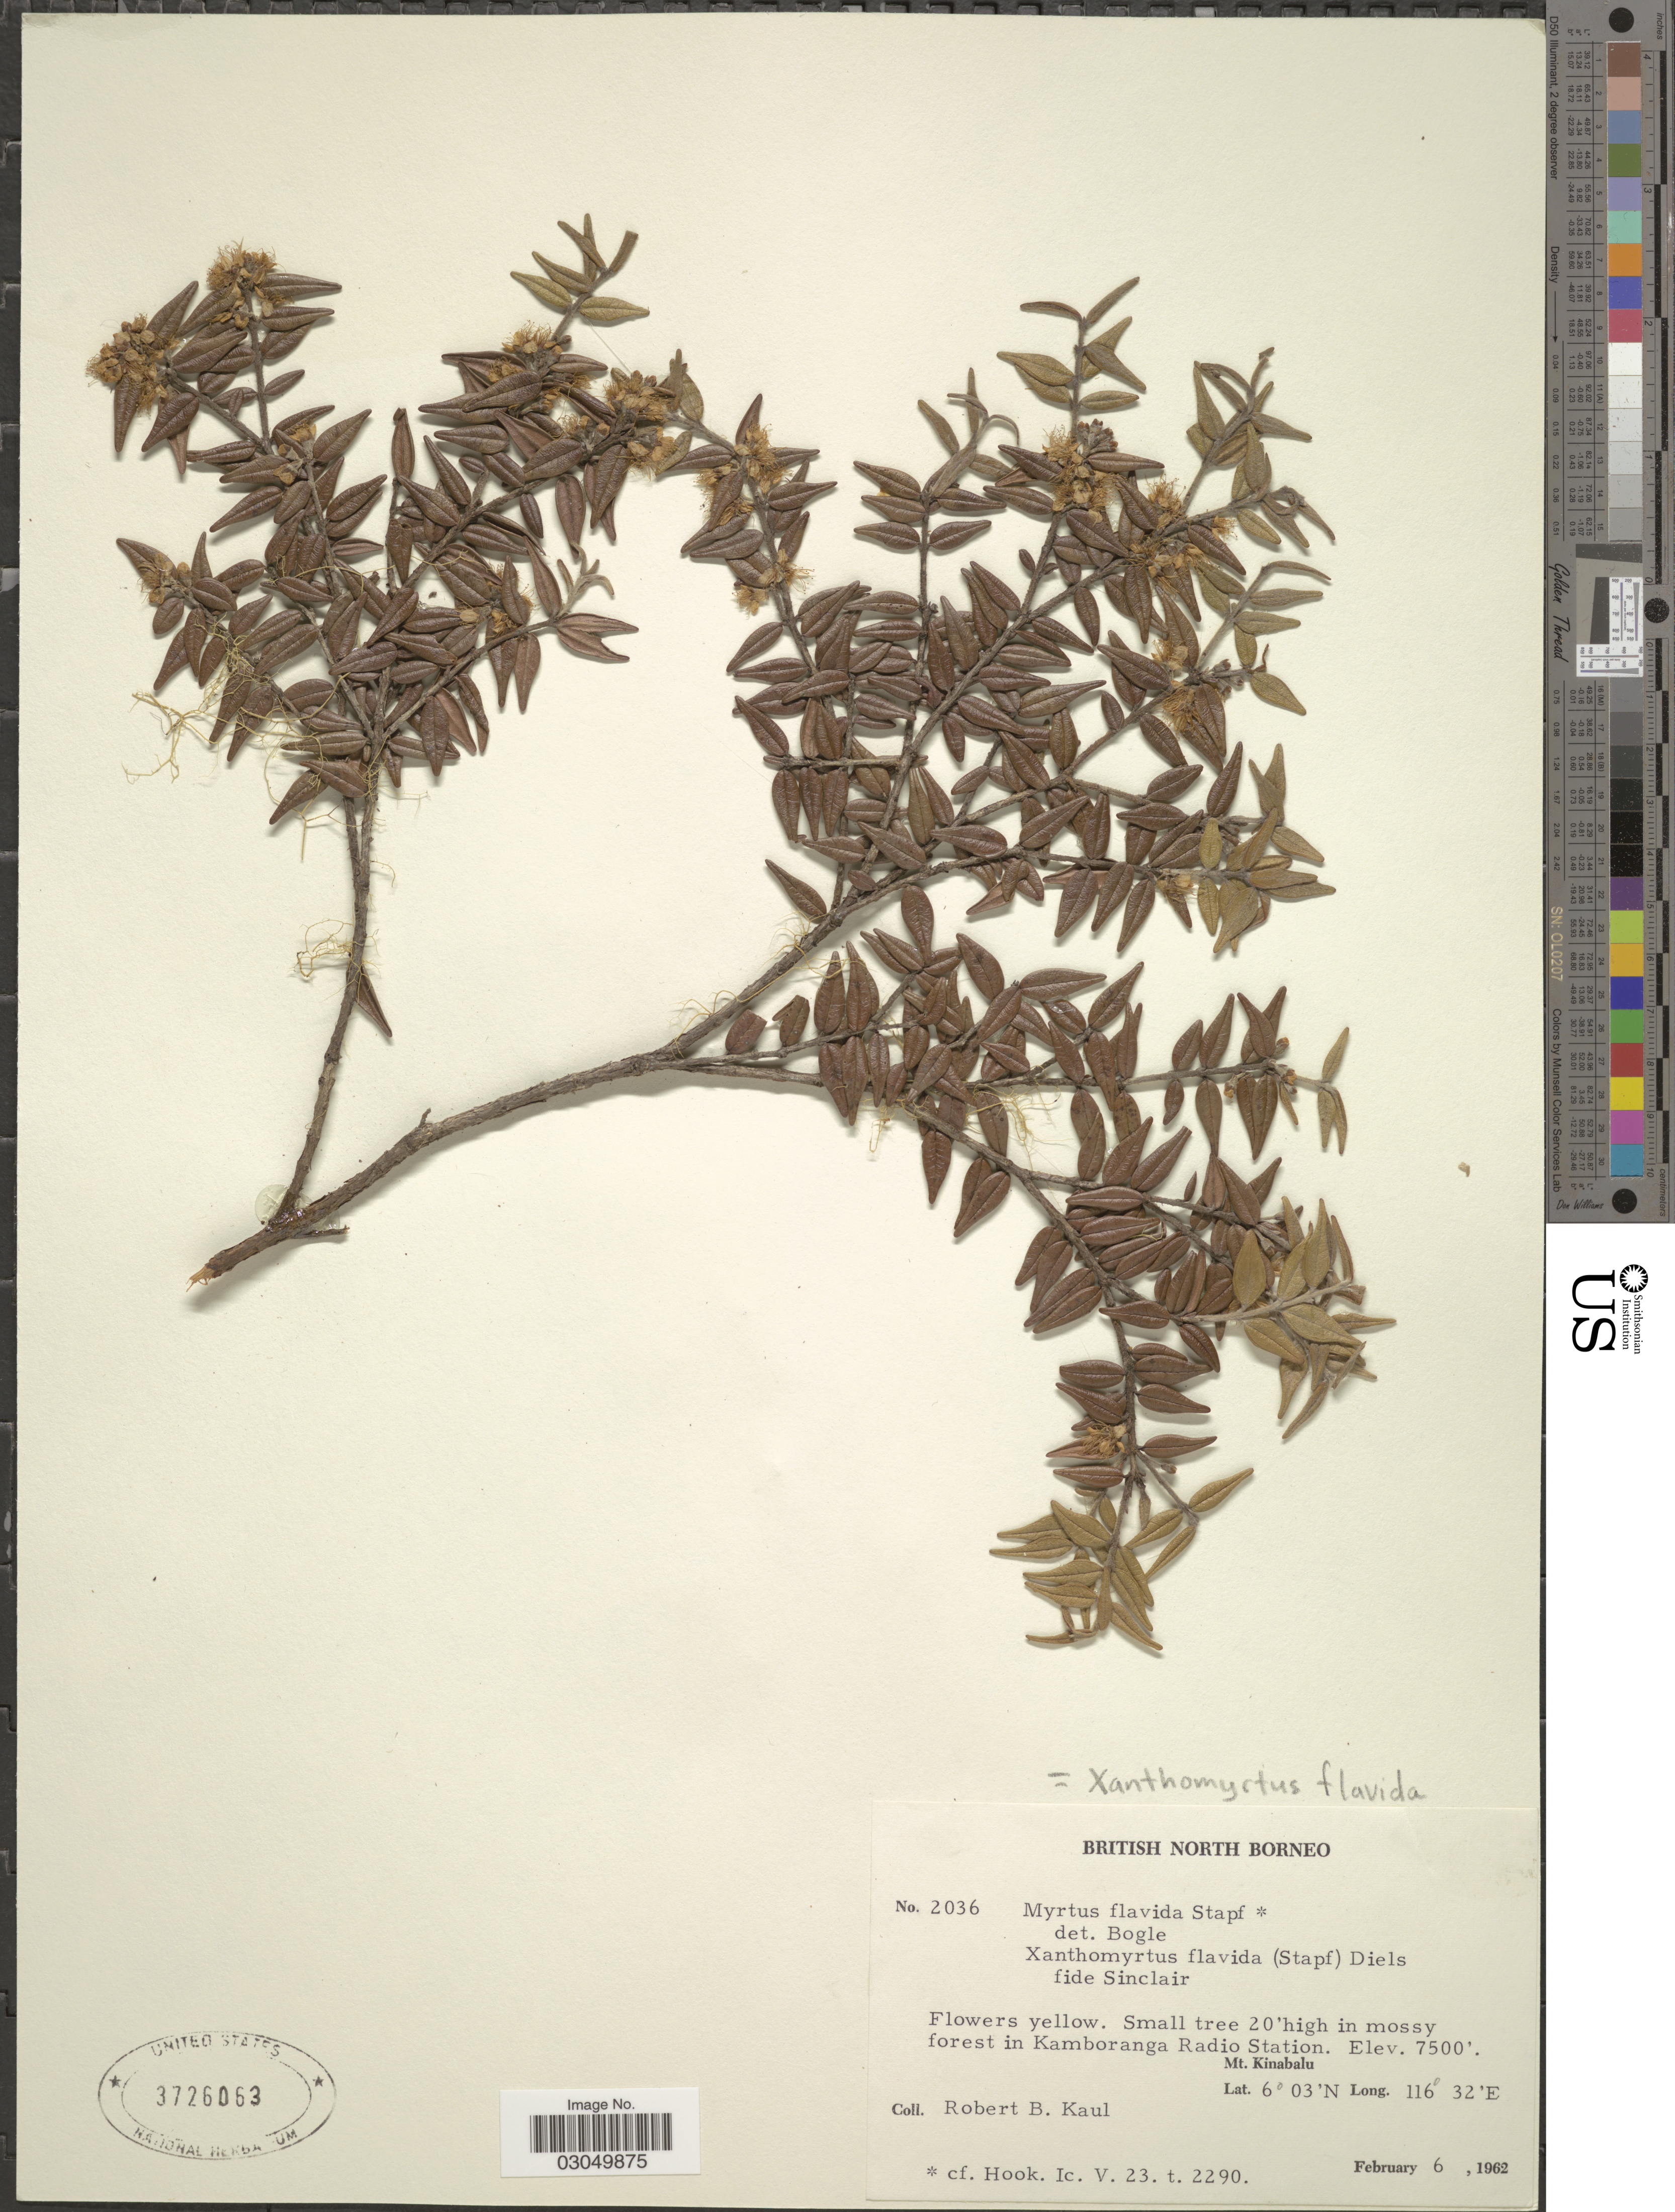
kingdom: Plantae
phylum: Tracheophyta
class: Magnoliopsida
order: Myrtales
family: Myrtaceae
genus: Xanthomyrtus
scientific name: Xanthomyrtus flavida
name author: (Stapf) Diels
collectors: R. Kaul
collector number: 2036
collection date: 1962-02-06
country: Malaysia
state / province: Sabah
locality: British North Borneo. In mossy forest in Kamboranga Radio Station. Mt. Kinabalu.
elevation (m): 2286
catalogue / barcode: US 3726063